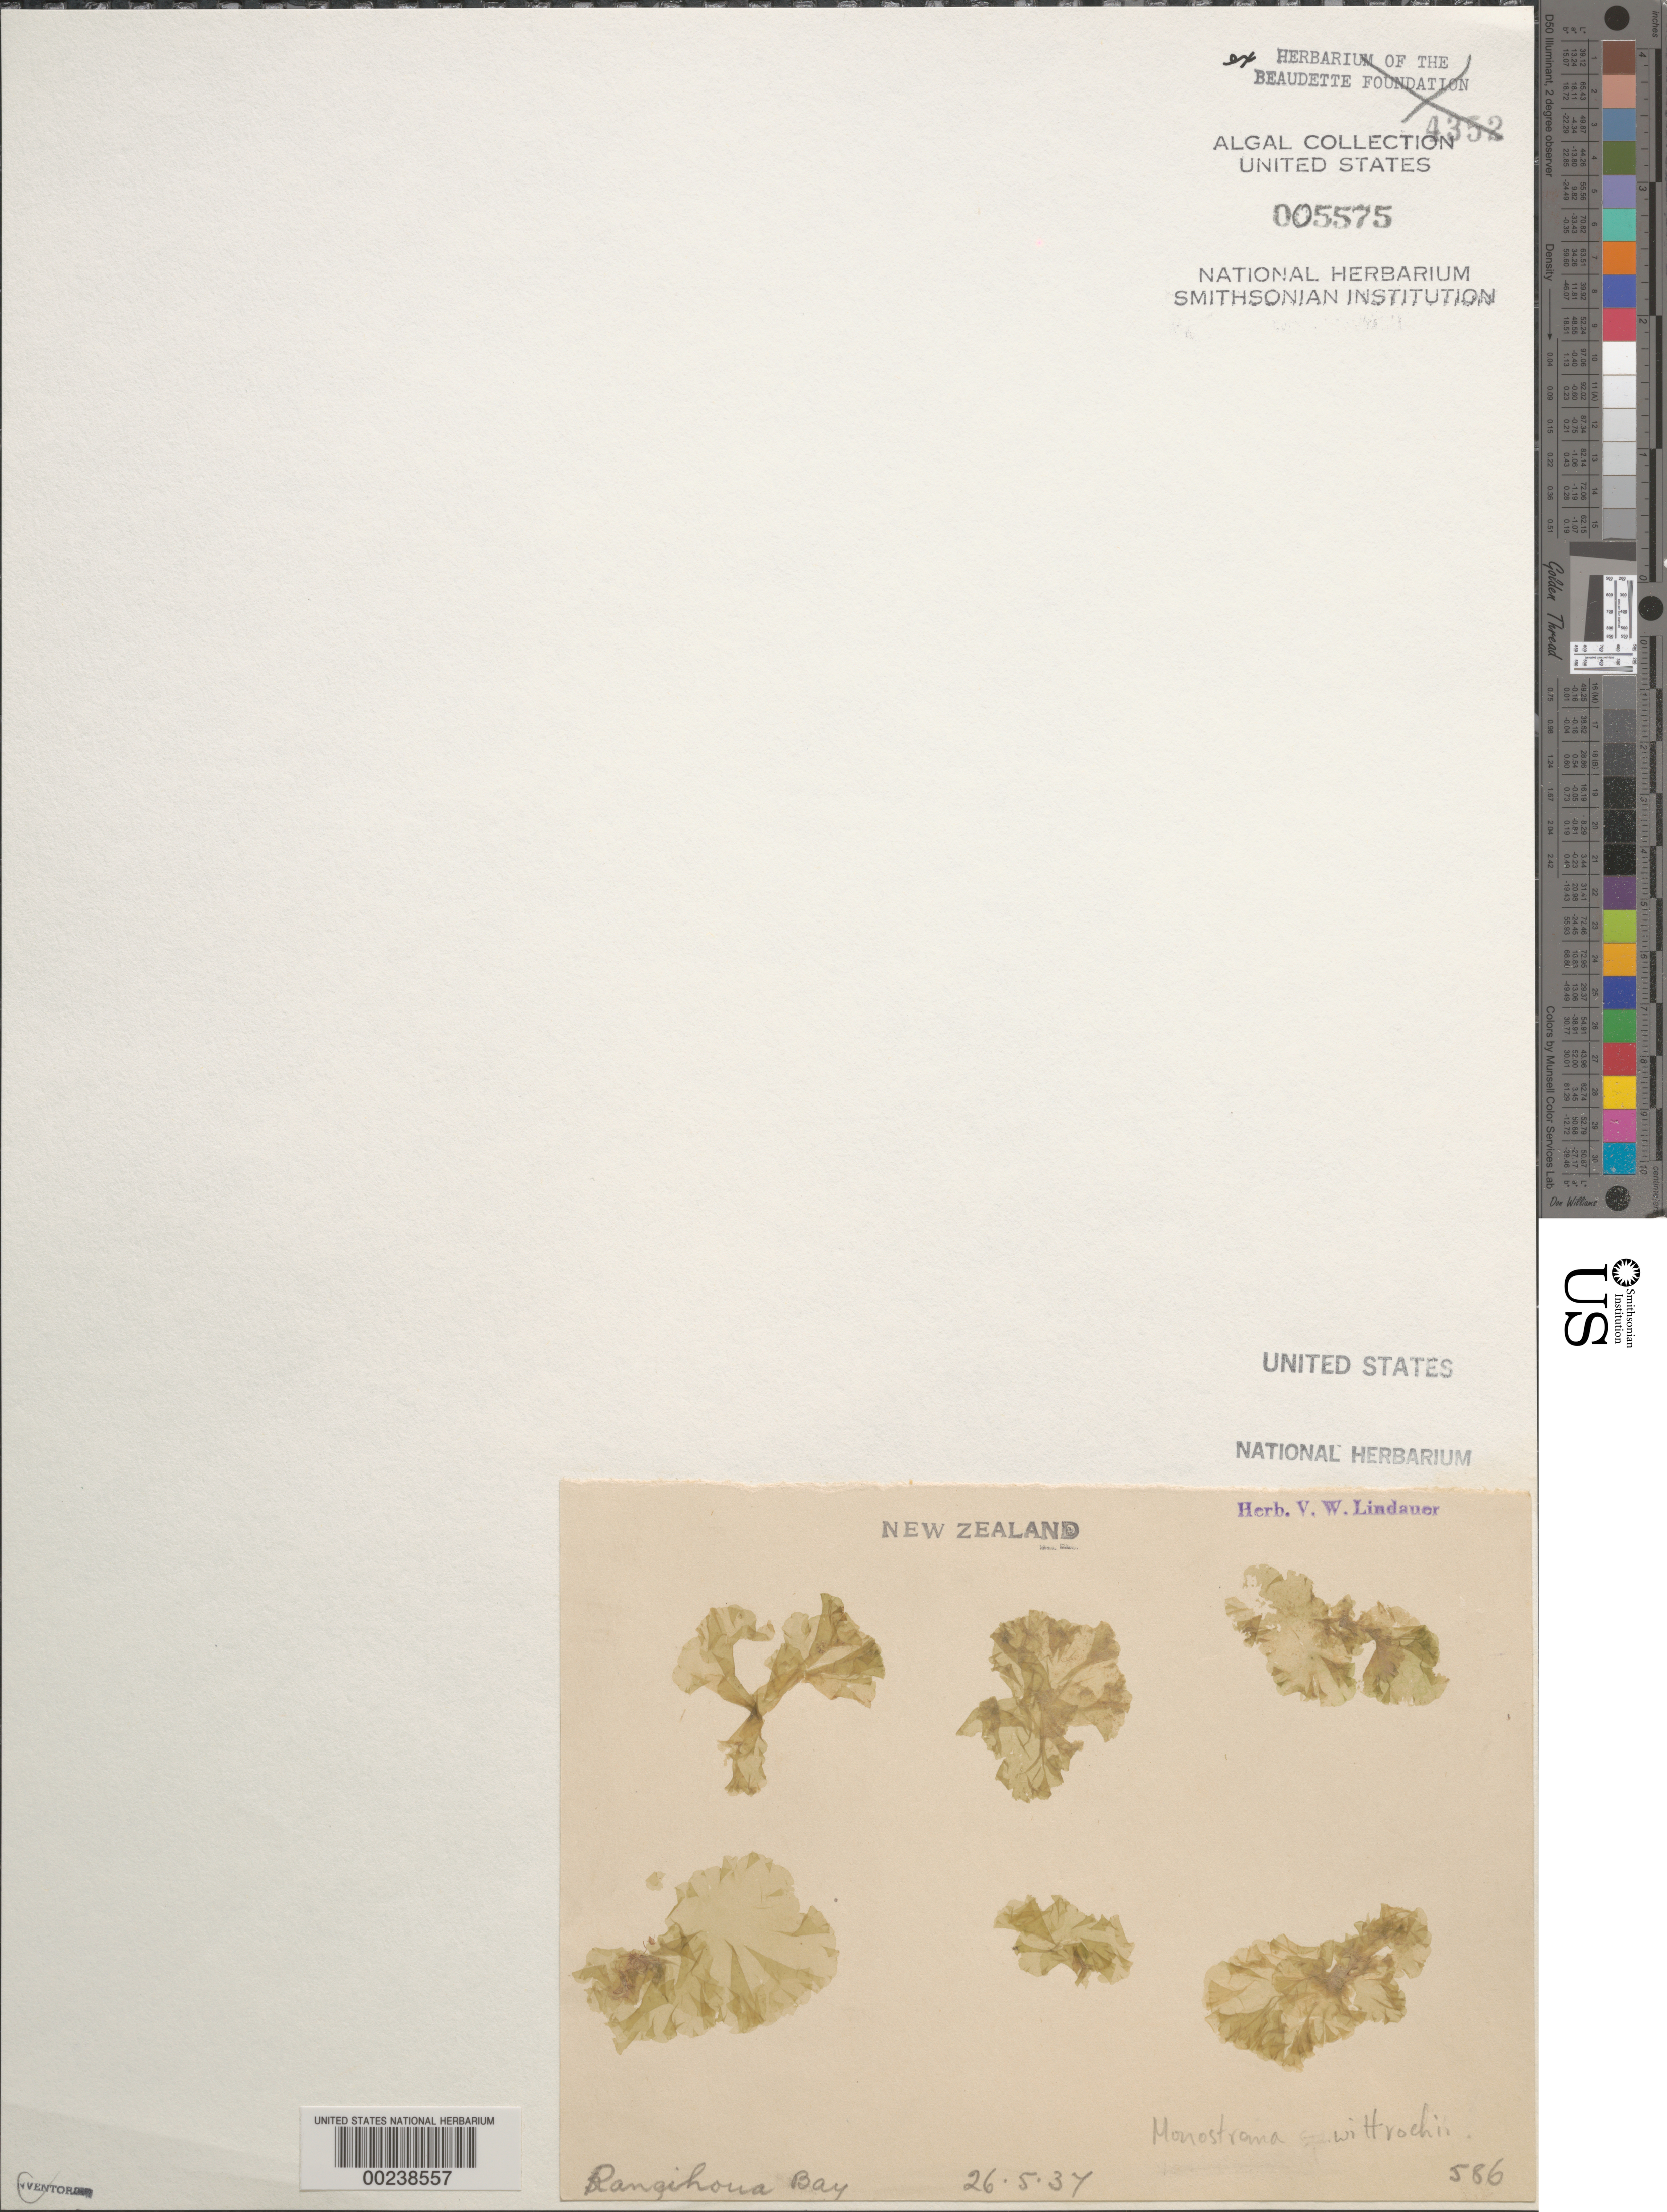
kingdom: Plantae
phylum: Chlorophyta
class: Ulvophyceae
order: Ulvales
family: Gayraliaceae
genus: Gayralia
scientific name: Gayralia oxysperma f. wittrockii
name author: (Bornet) P.C. Silva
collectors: V. Lindauer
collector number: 586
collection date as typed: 26 May 1937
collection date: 1937-05-26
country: New Zealand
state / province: Northland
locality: Rangihona bay, bay of islands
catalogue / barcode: US 5575